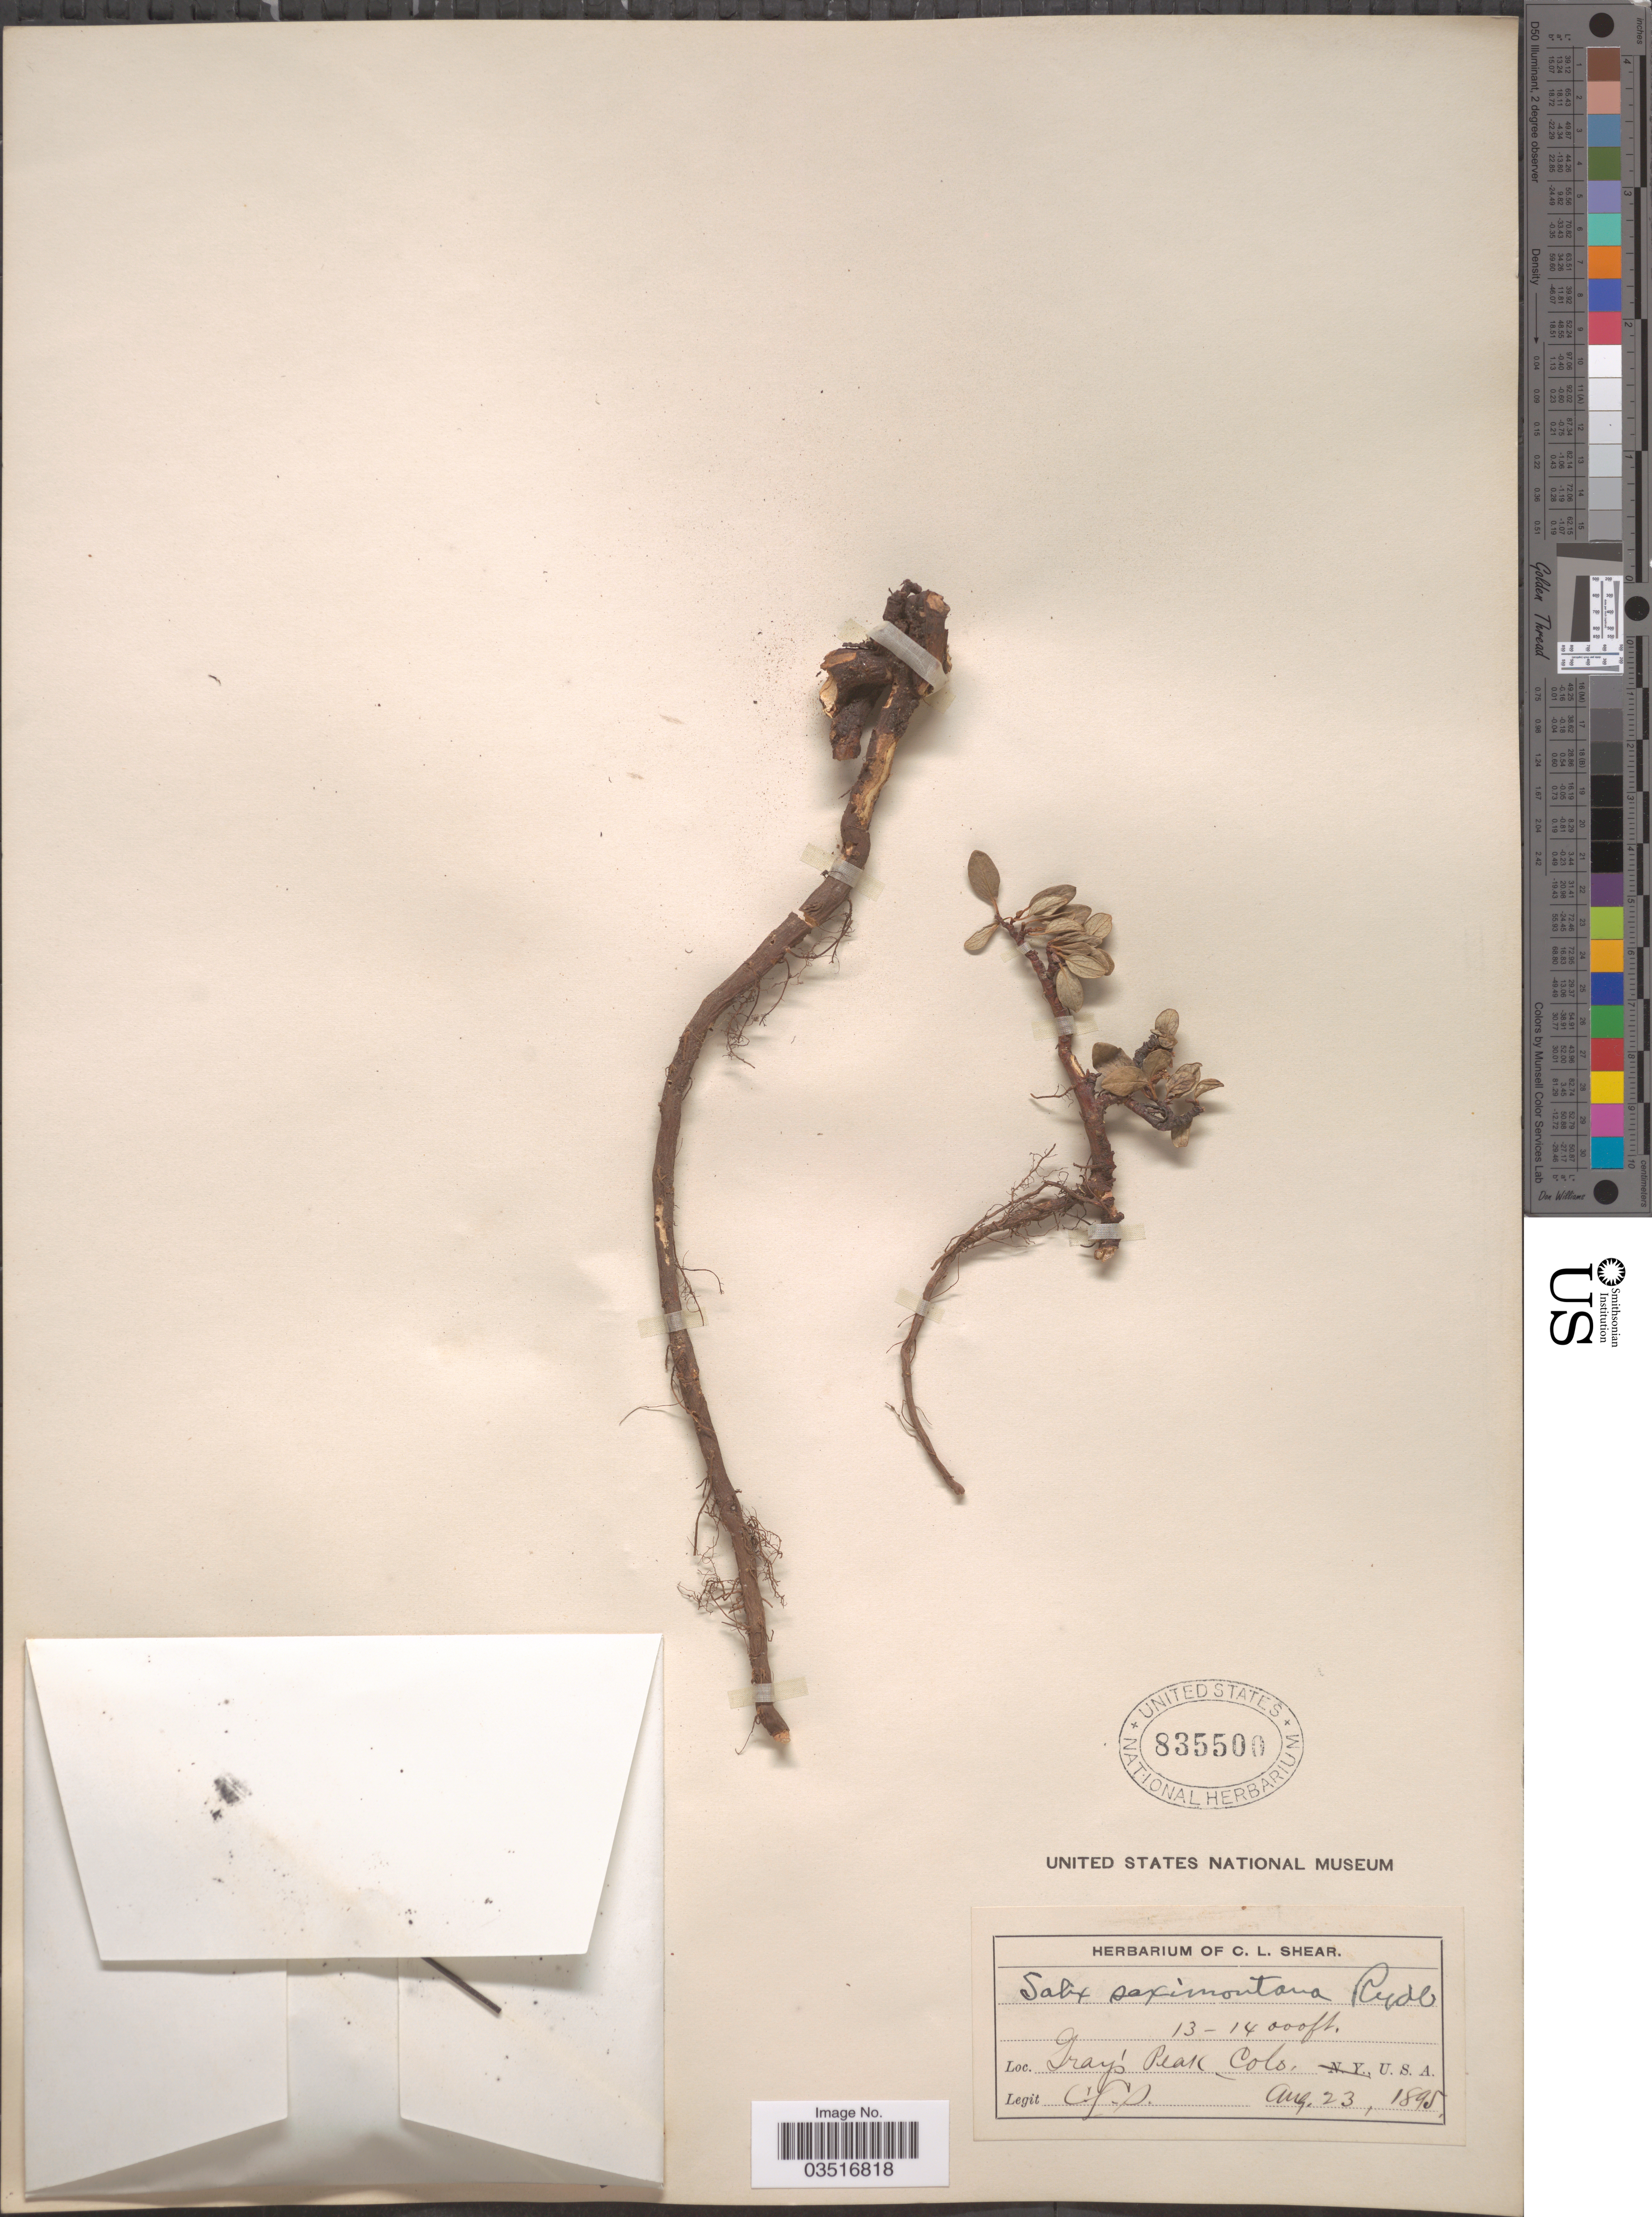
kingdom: Plantae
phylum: Tracheophyta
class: Magnoliopsida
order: Malpighiales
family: Salicaceae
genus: Salix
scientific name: Salix saximontana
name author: Rydb.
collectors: C. L. Shear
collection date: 1895-08-23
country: United States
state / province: Colorado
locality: Gray's Peak.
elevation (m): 3962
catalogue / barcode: US 835500